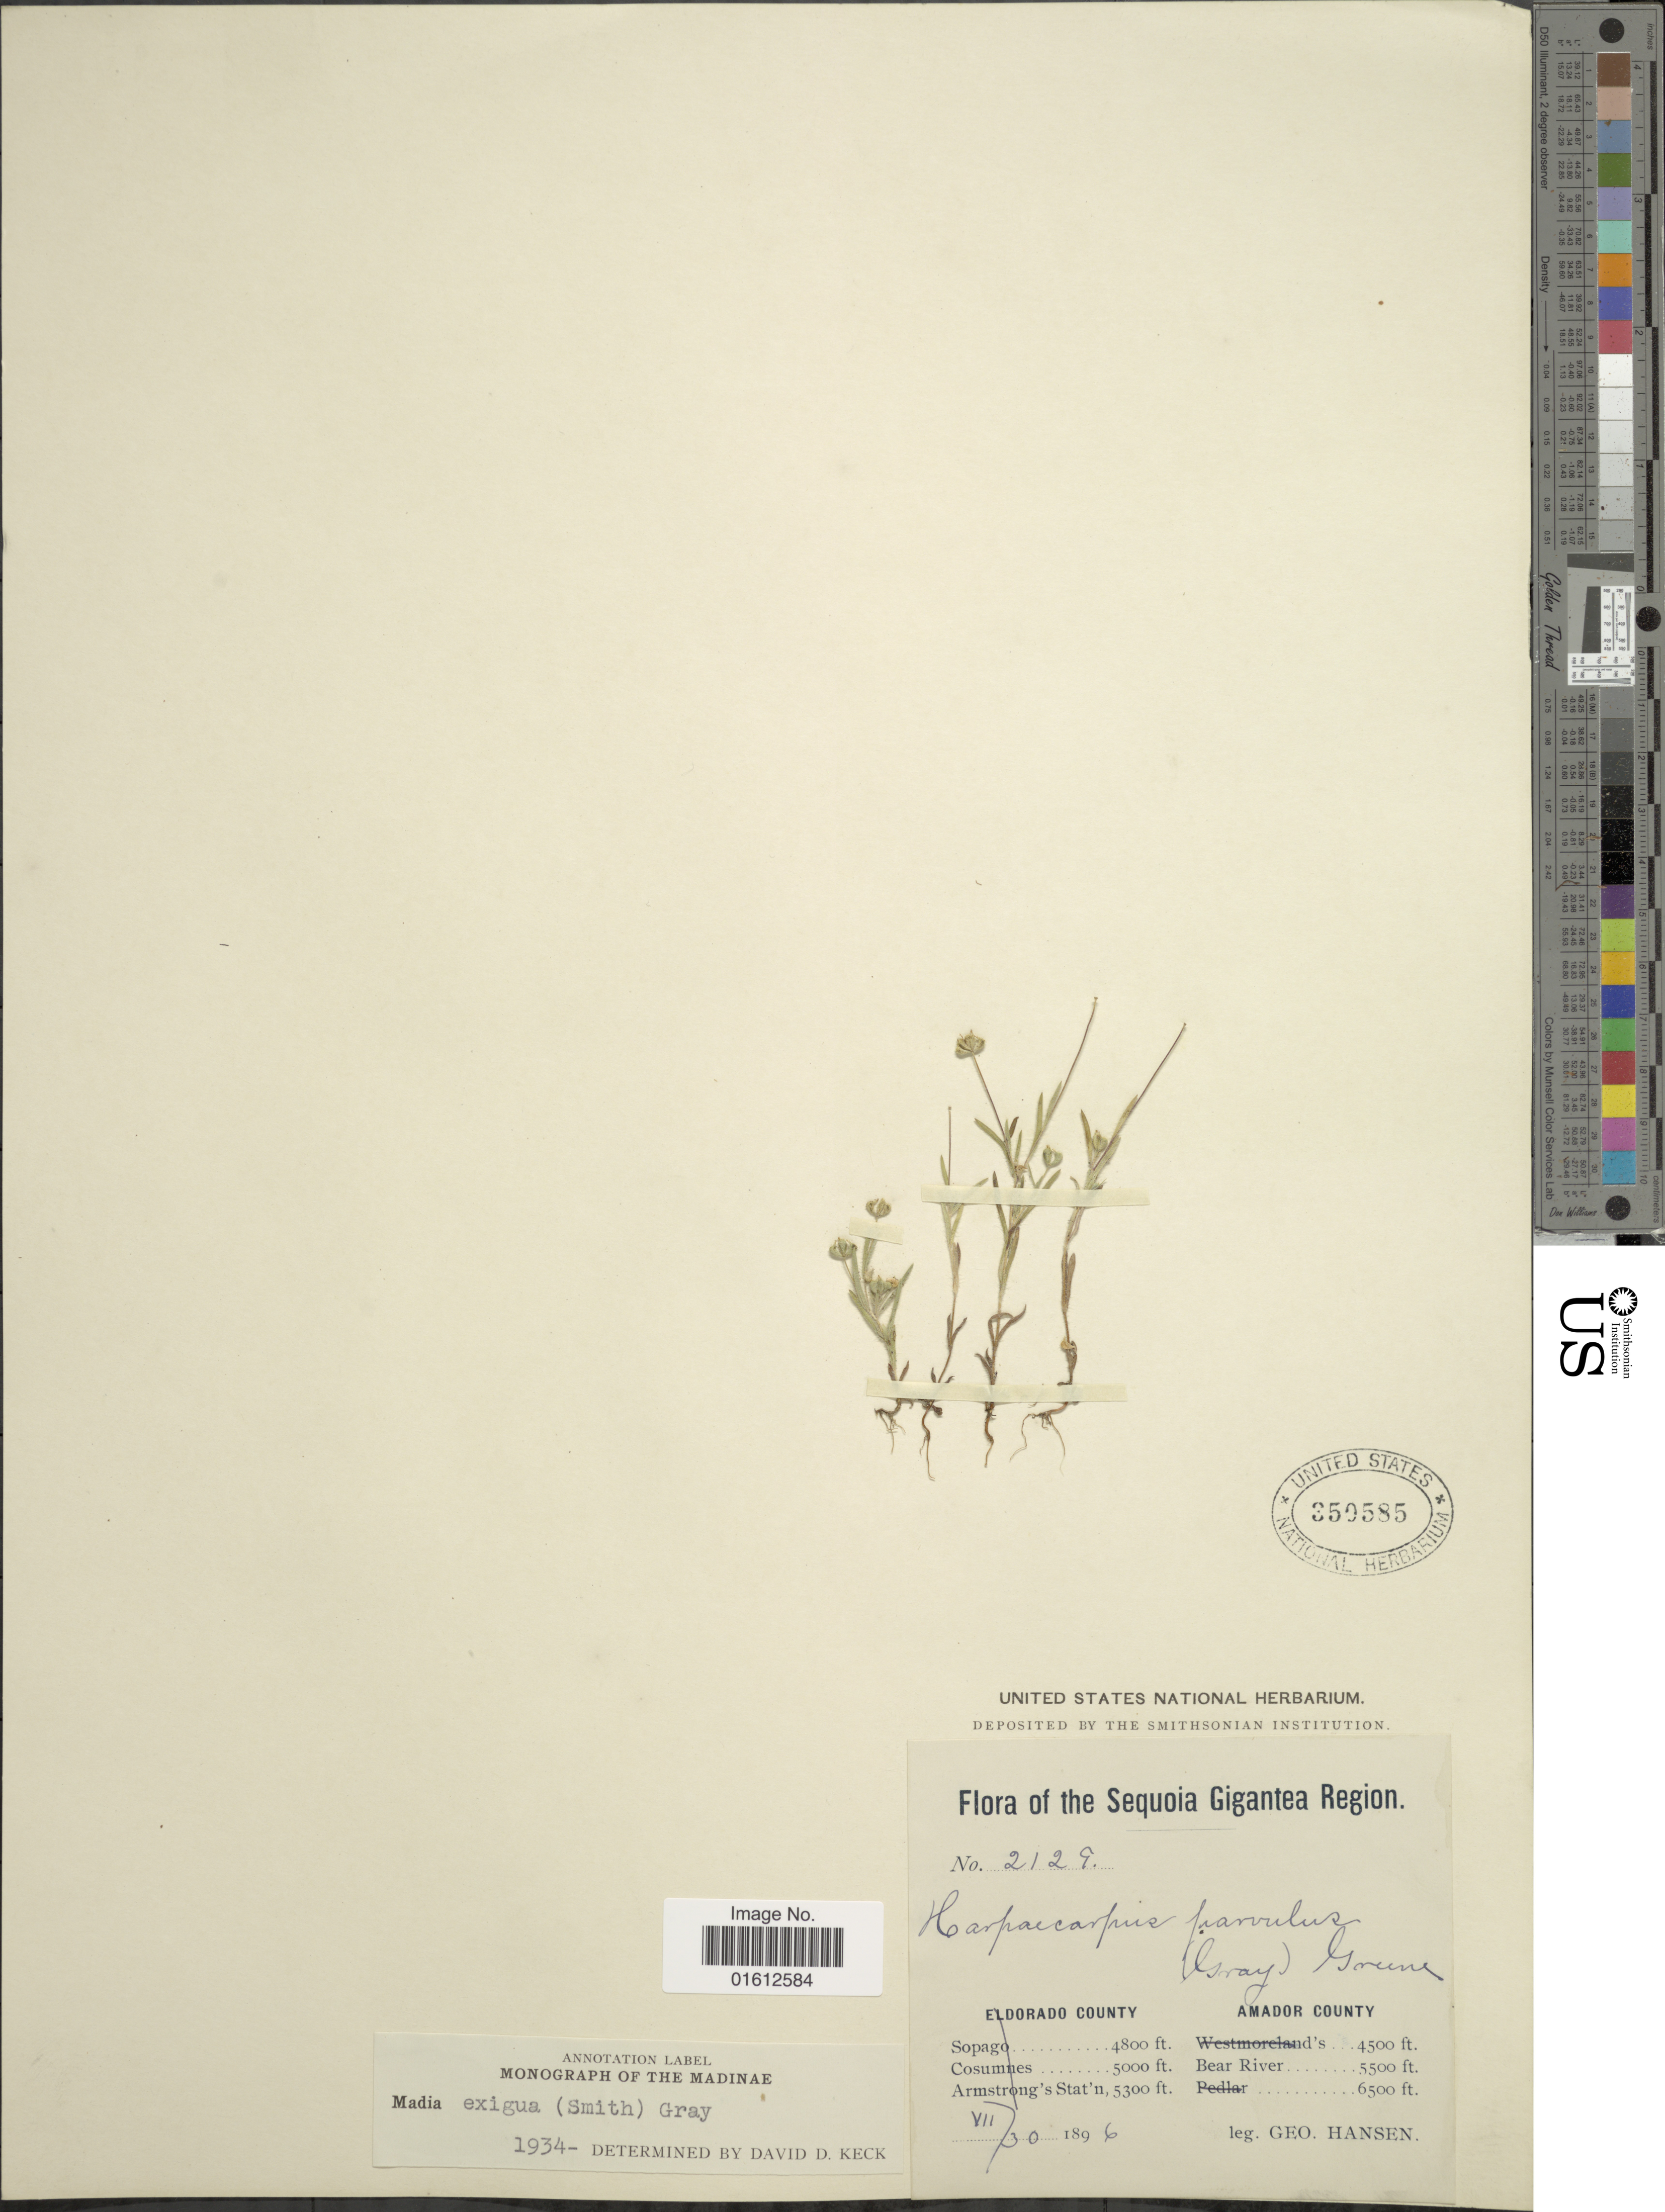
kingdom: Plantae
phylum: Tracheophyta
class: Magnoliopsida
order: Asterales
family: Asteraceae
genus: Madia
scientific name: Madia exigua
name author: (Sm.) A. Gray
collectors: G. Hansen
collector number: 2129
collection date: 1896-07-30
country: United States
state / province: California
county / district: Amador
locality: Sequoia Gigantea Region. Amador County. Bear River.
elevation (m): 1676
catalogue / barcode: US 350585